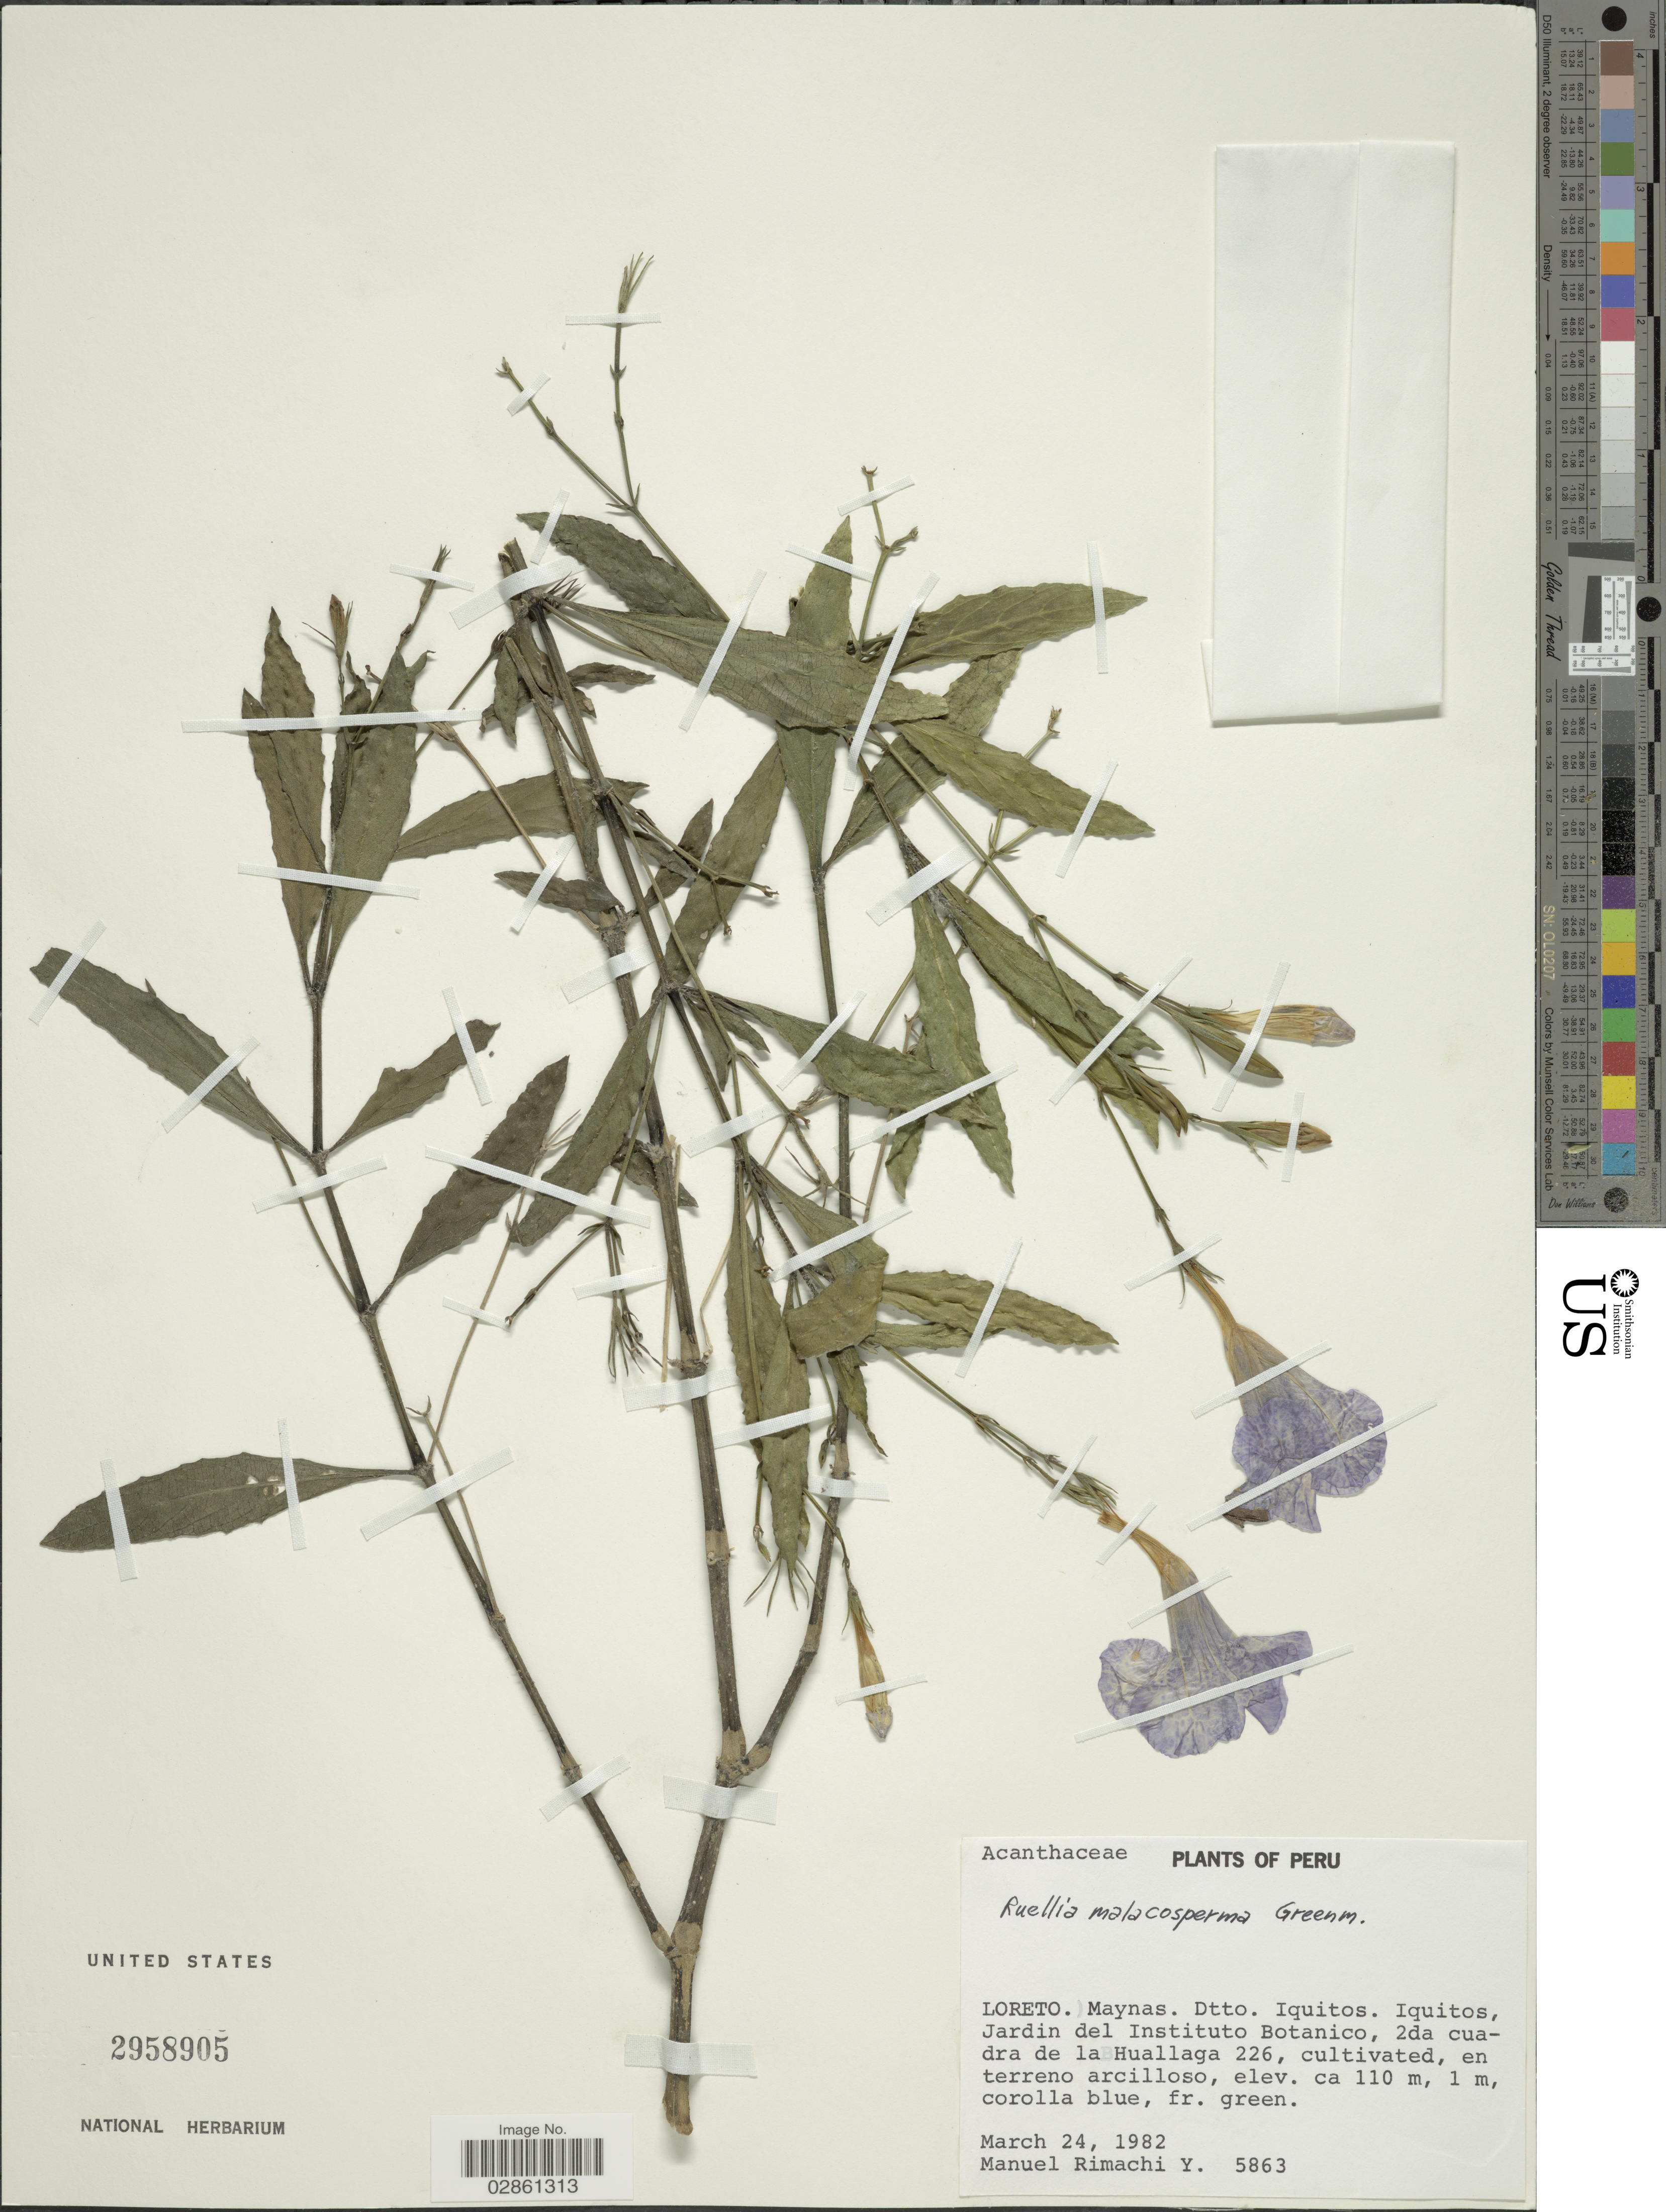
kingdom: Plantae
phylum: Tracheophyta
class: Magnoliopsida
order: Lamiales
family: Acanthaceae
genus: Ruellia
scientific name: Ruellia malacosperma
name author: Greenm.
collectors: M. Rimachi Y.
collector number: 5863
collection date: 1982-03-24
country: Peru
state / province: Loreto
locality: Maynas. Dtto. Iquitos. Iquitos, Jardin del Instituto Botanico, 2da cuadra de la Huallaga 226.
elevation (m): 110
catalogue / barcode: US 2958905